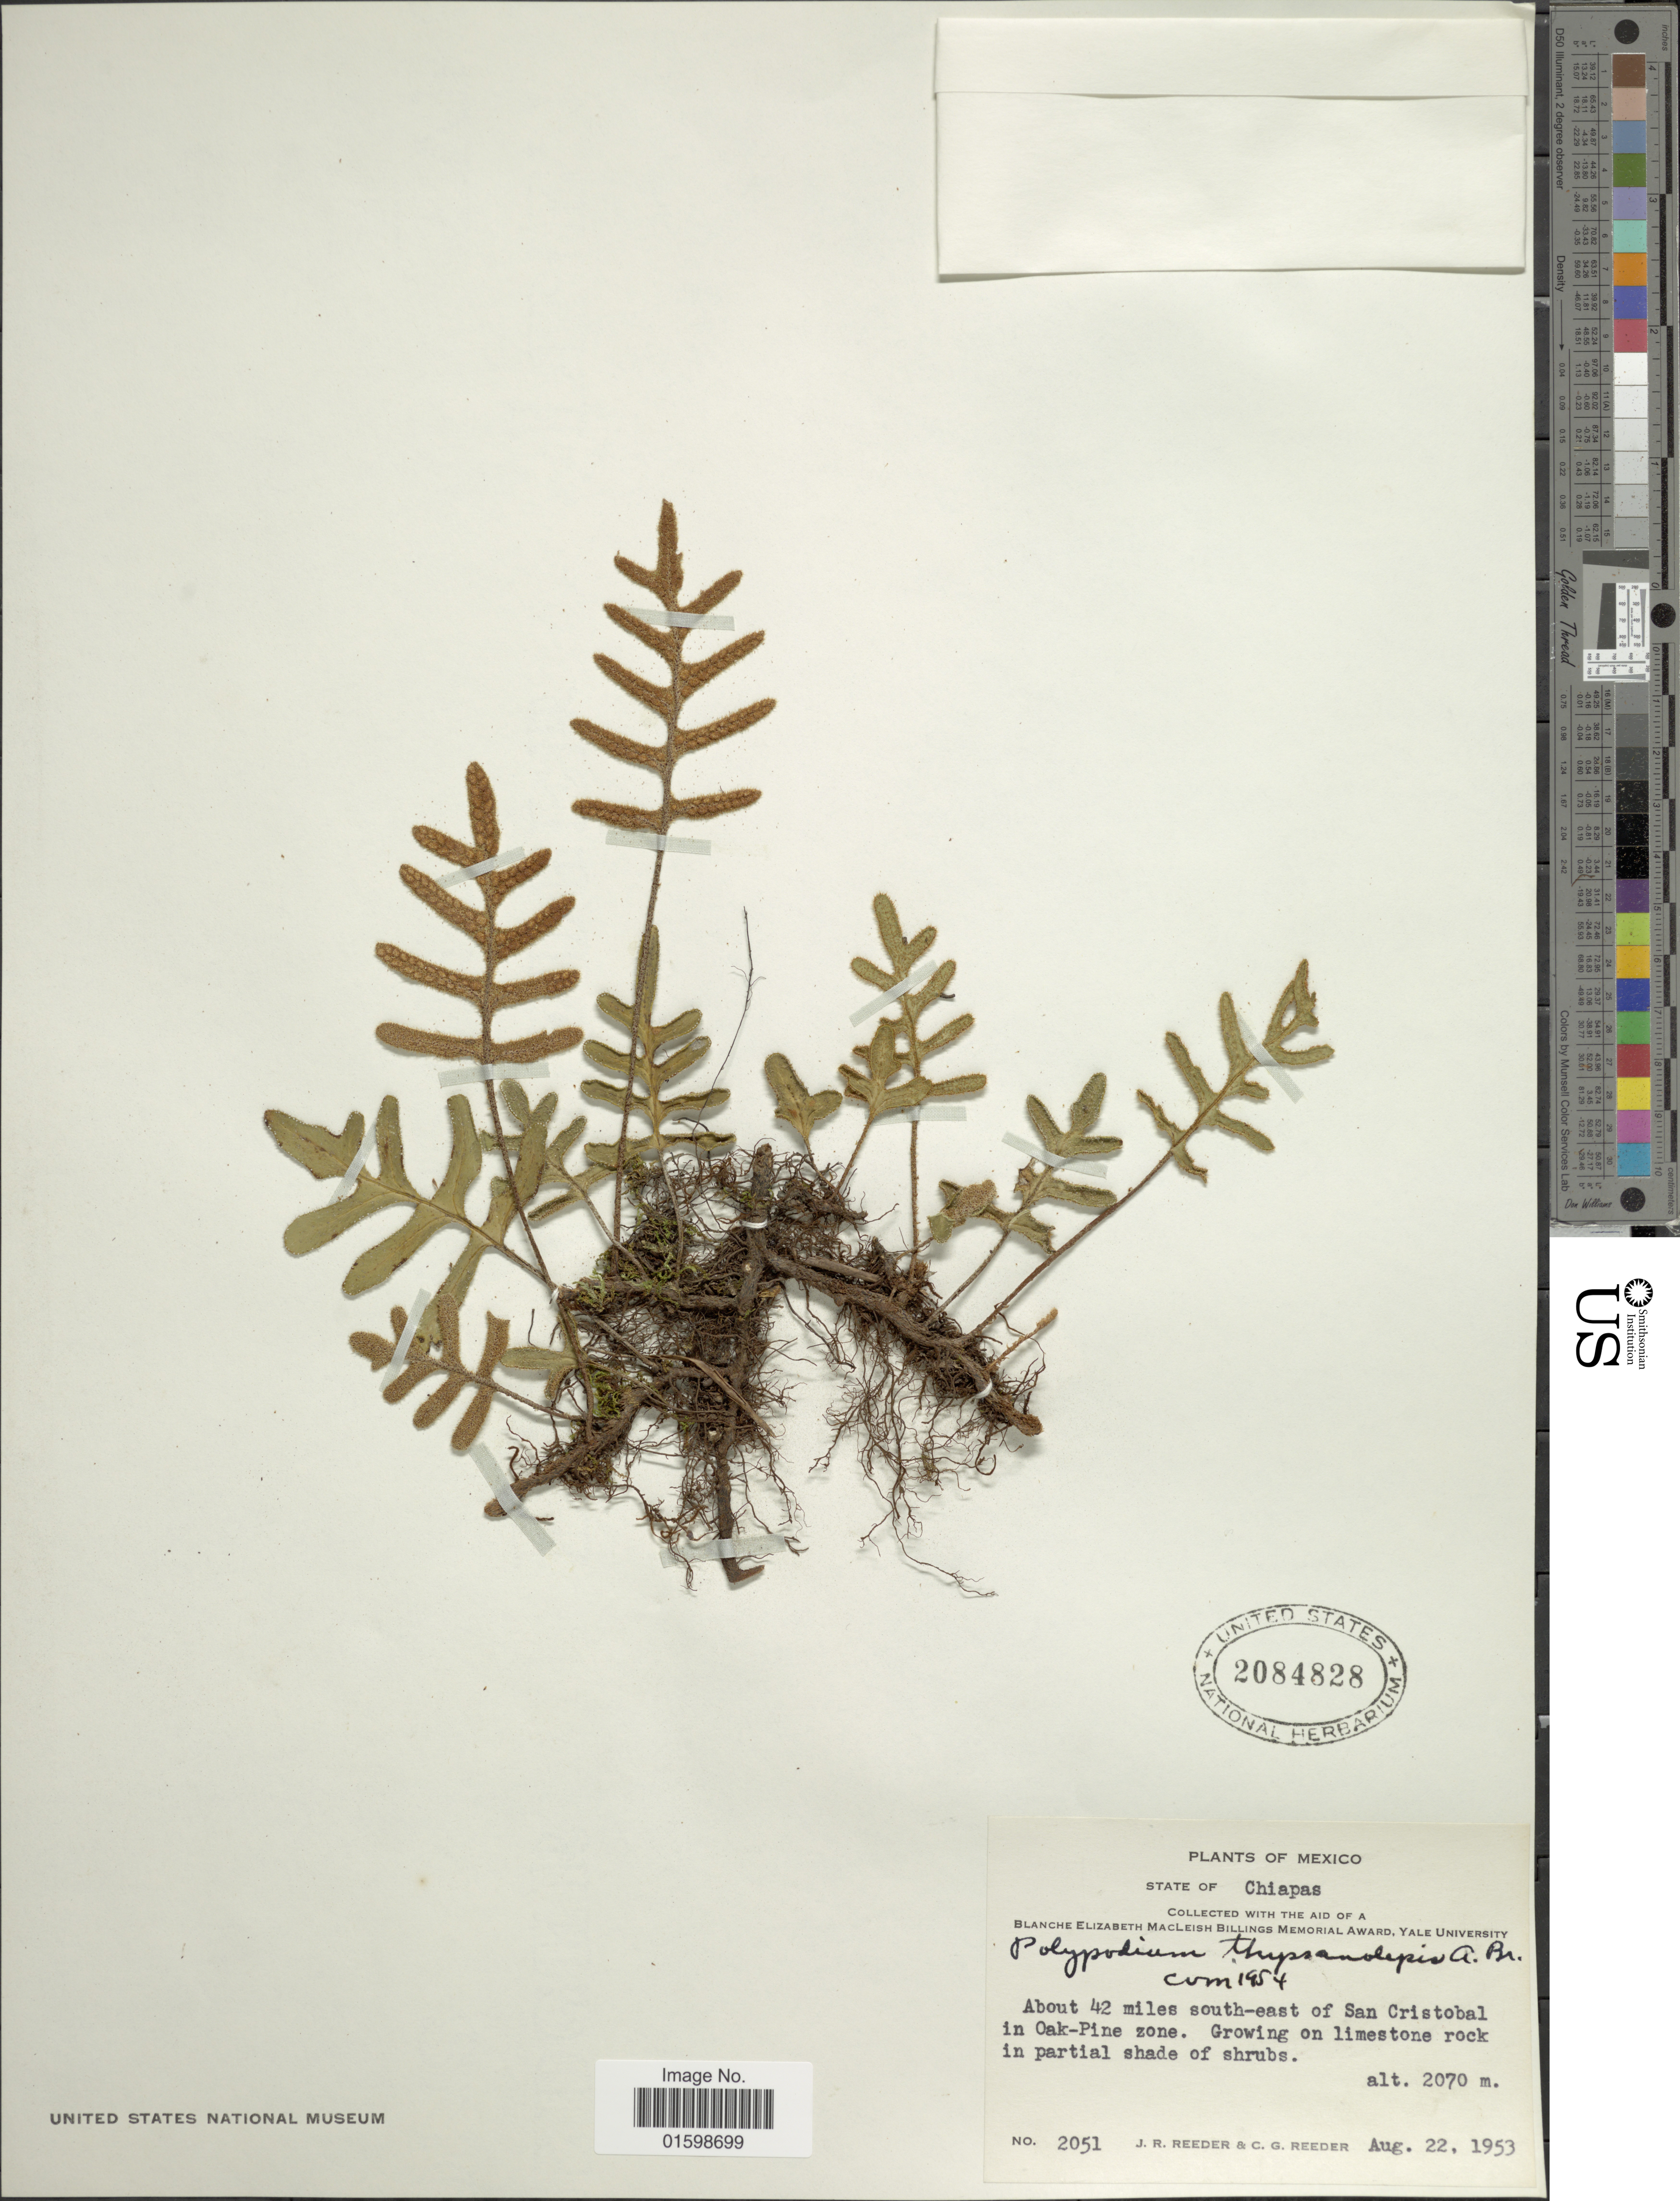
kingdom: Plantae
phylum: Tracheophyta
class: Polypodiopsida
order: Polypodiales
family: Polypodiaceae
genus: Pleopeltis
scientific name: Pleopeltis thyssanolepis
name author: (A. Braun ex Klotzsch) E.G. Andrews & Windham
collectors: J. R. Reeder & C. G. Reeder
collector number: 2051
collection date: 1953-08-22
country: Mexico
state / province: Chiapas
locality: About 42 miles south-east of San Cristobal in Oak-Pine zone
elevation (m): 2070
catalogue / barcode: US 2084828